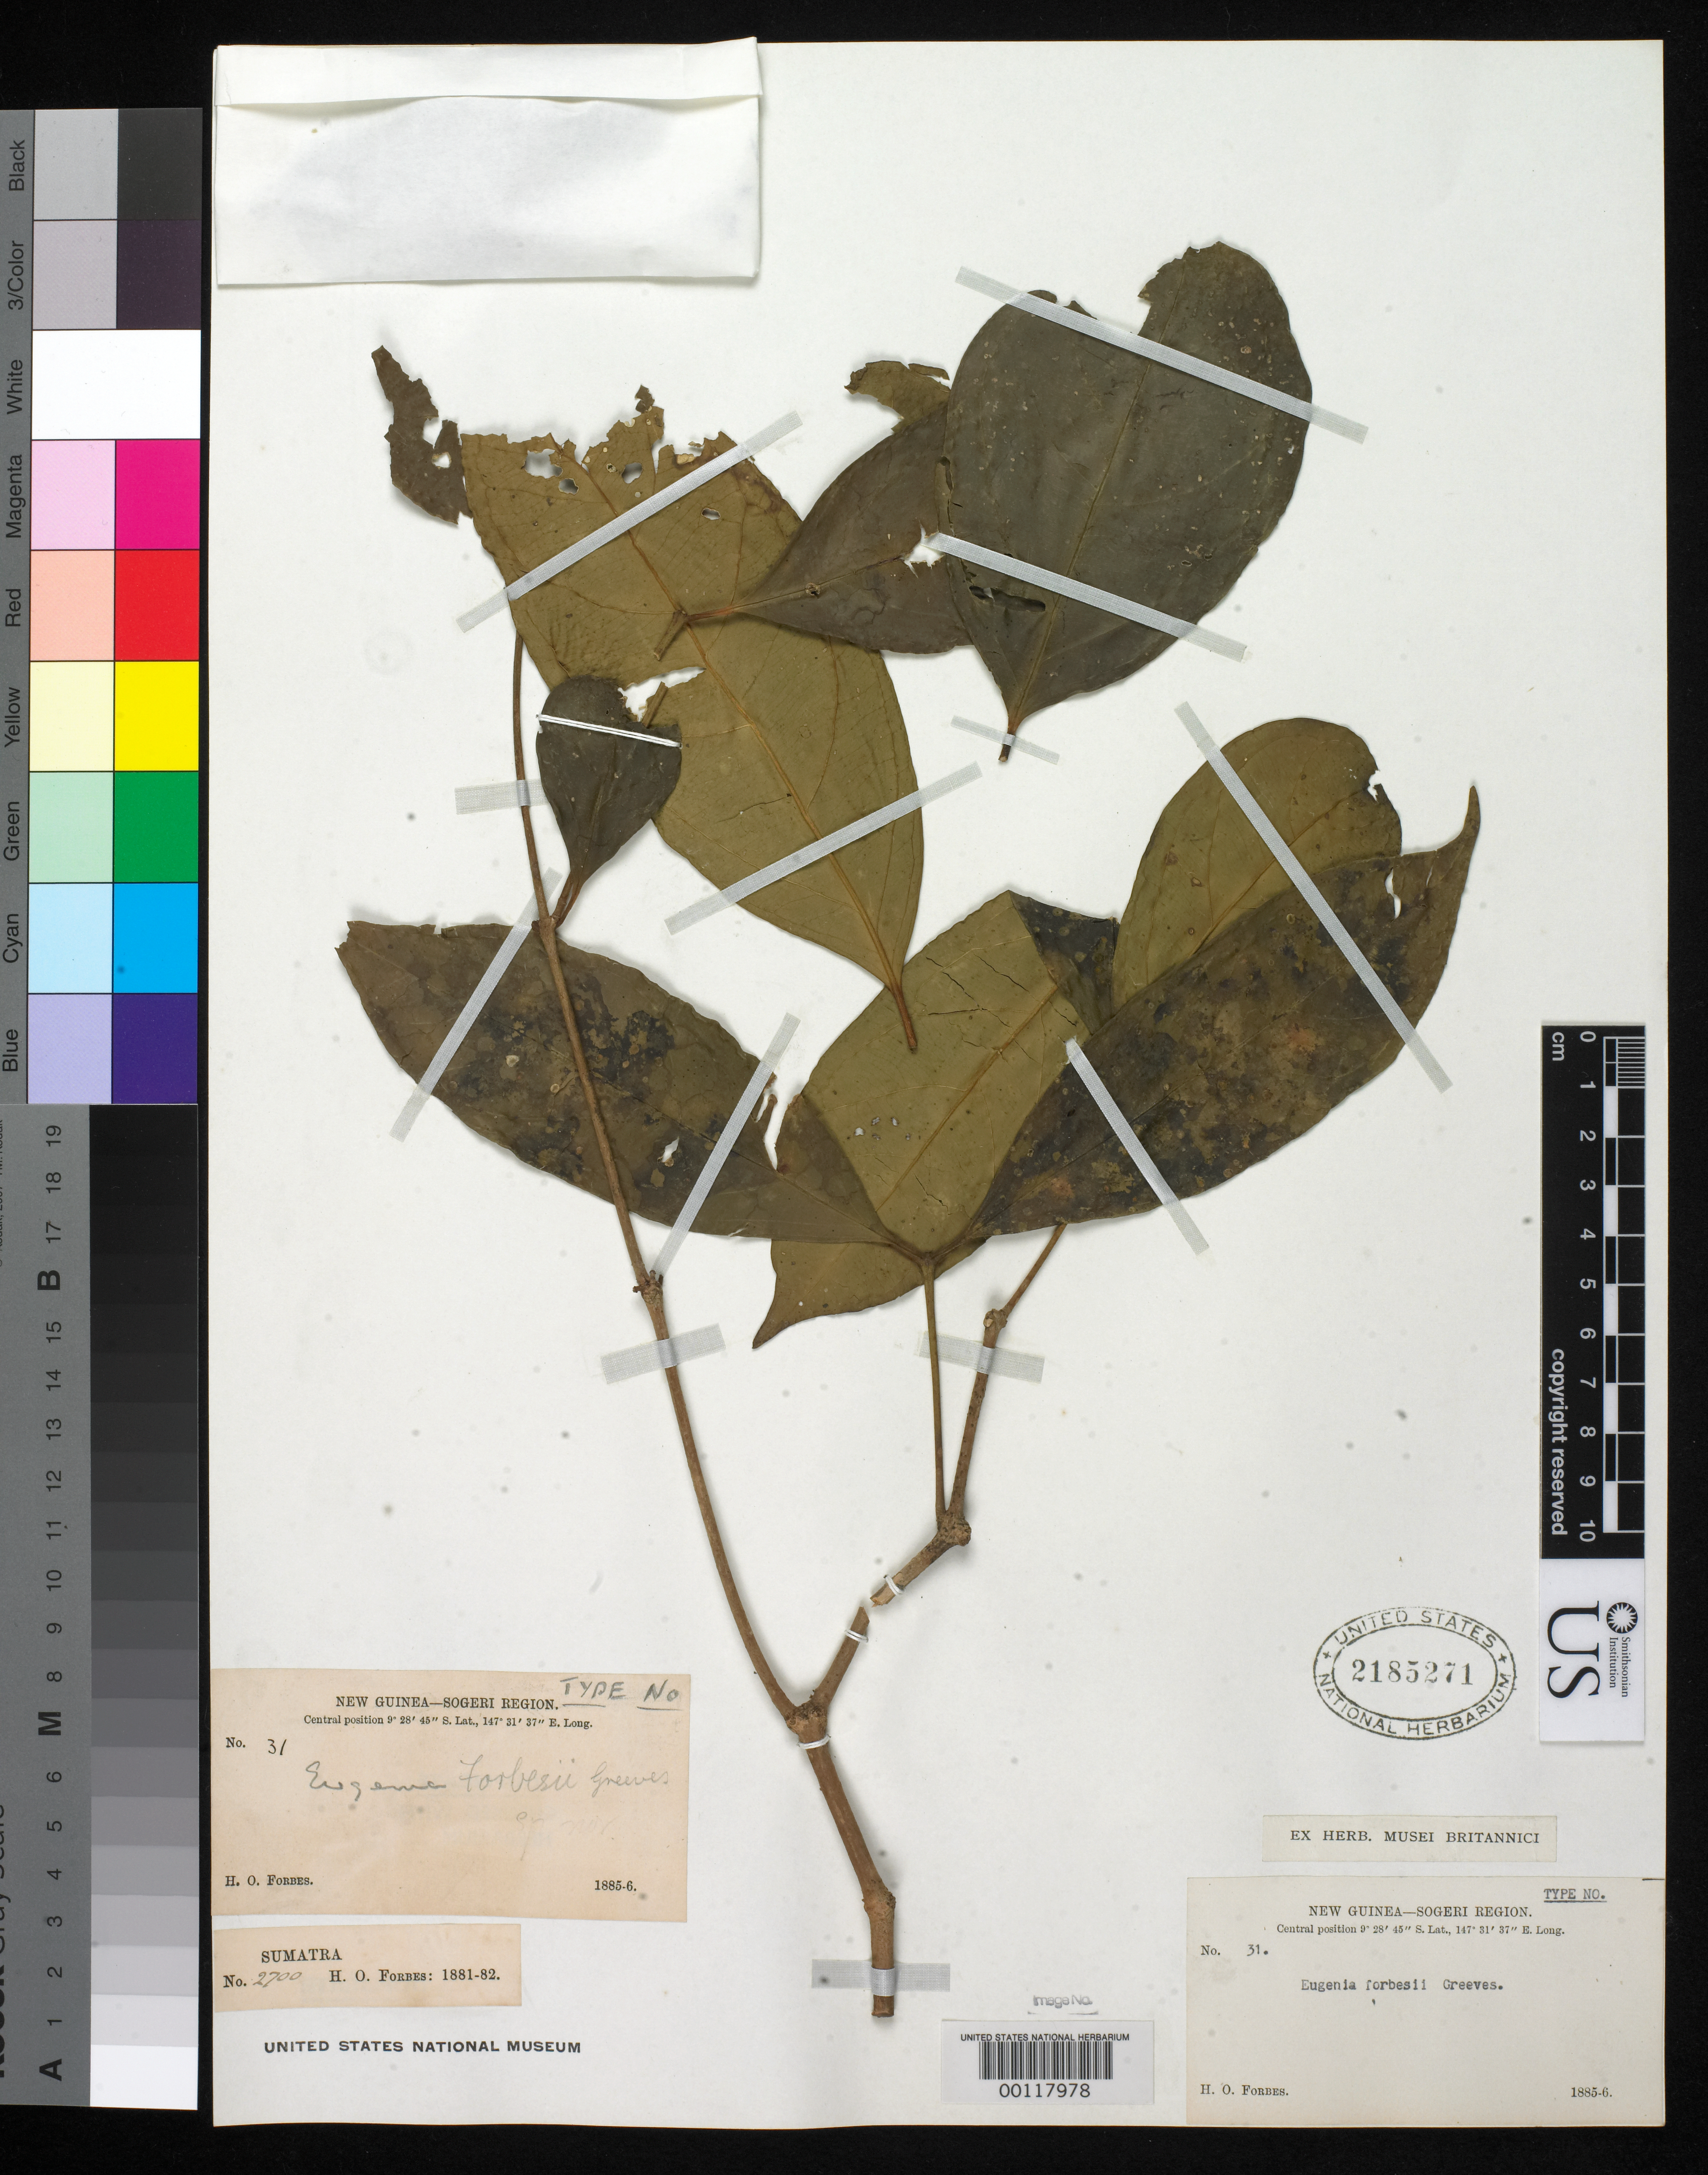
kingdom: Plantae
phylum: Tracheophyta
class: Magnoliopsida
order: Myrtales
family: Myrtaceae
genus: Eugenia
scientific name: Eugenia forbesii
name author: Greves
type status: Isotype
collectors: H. O. Forbes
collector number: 31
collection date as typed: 1885 to -- --- 1886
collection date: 1885/1886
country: Papua New Guinea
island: New Guinea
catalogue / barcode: US 2185271